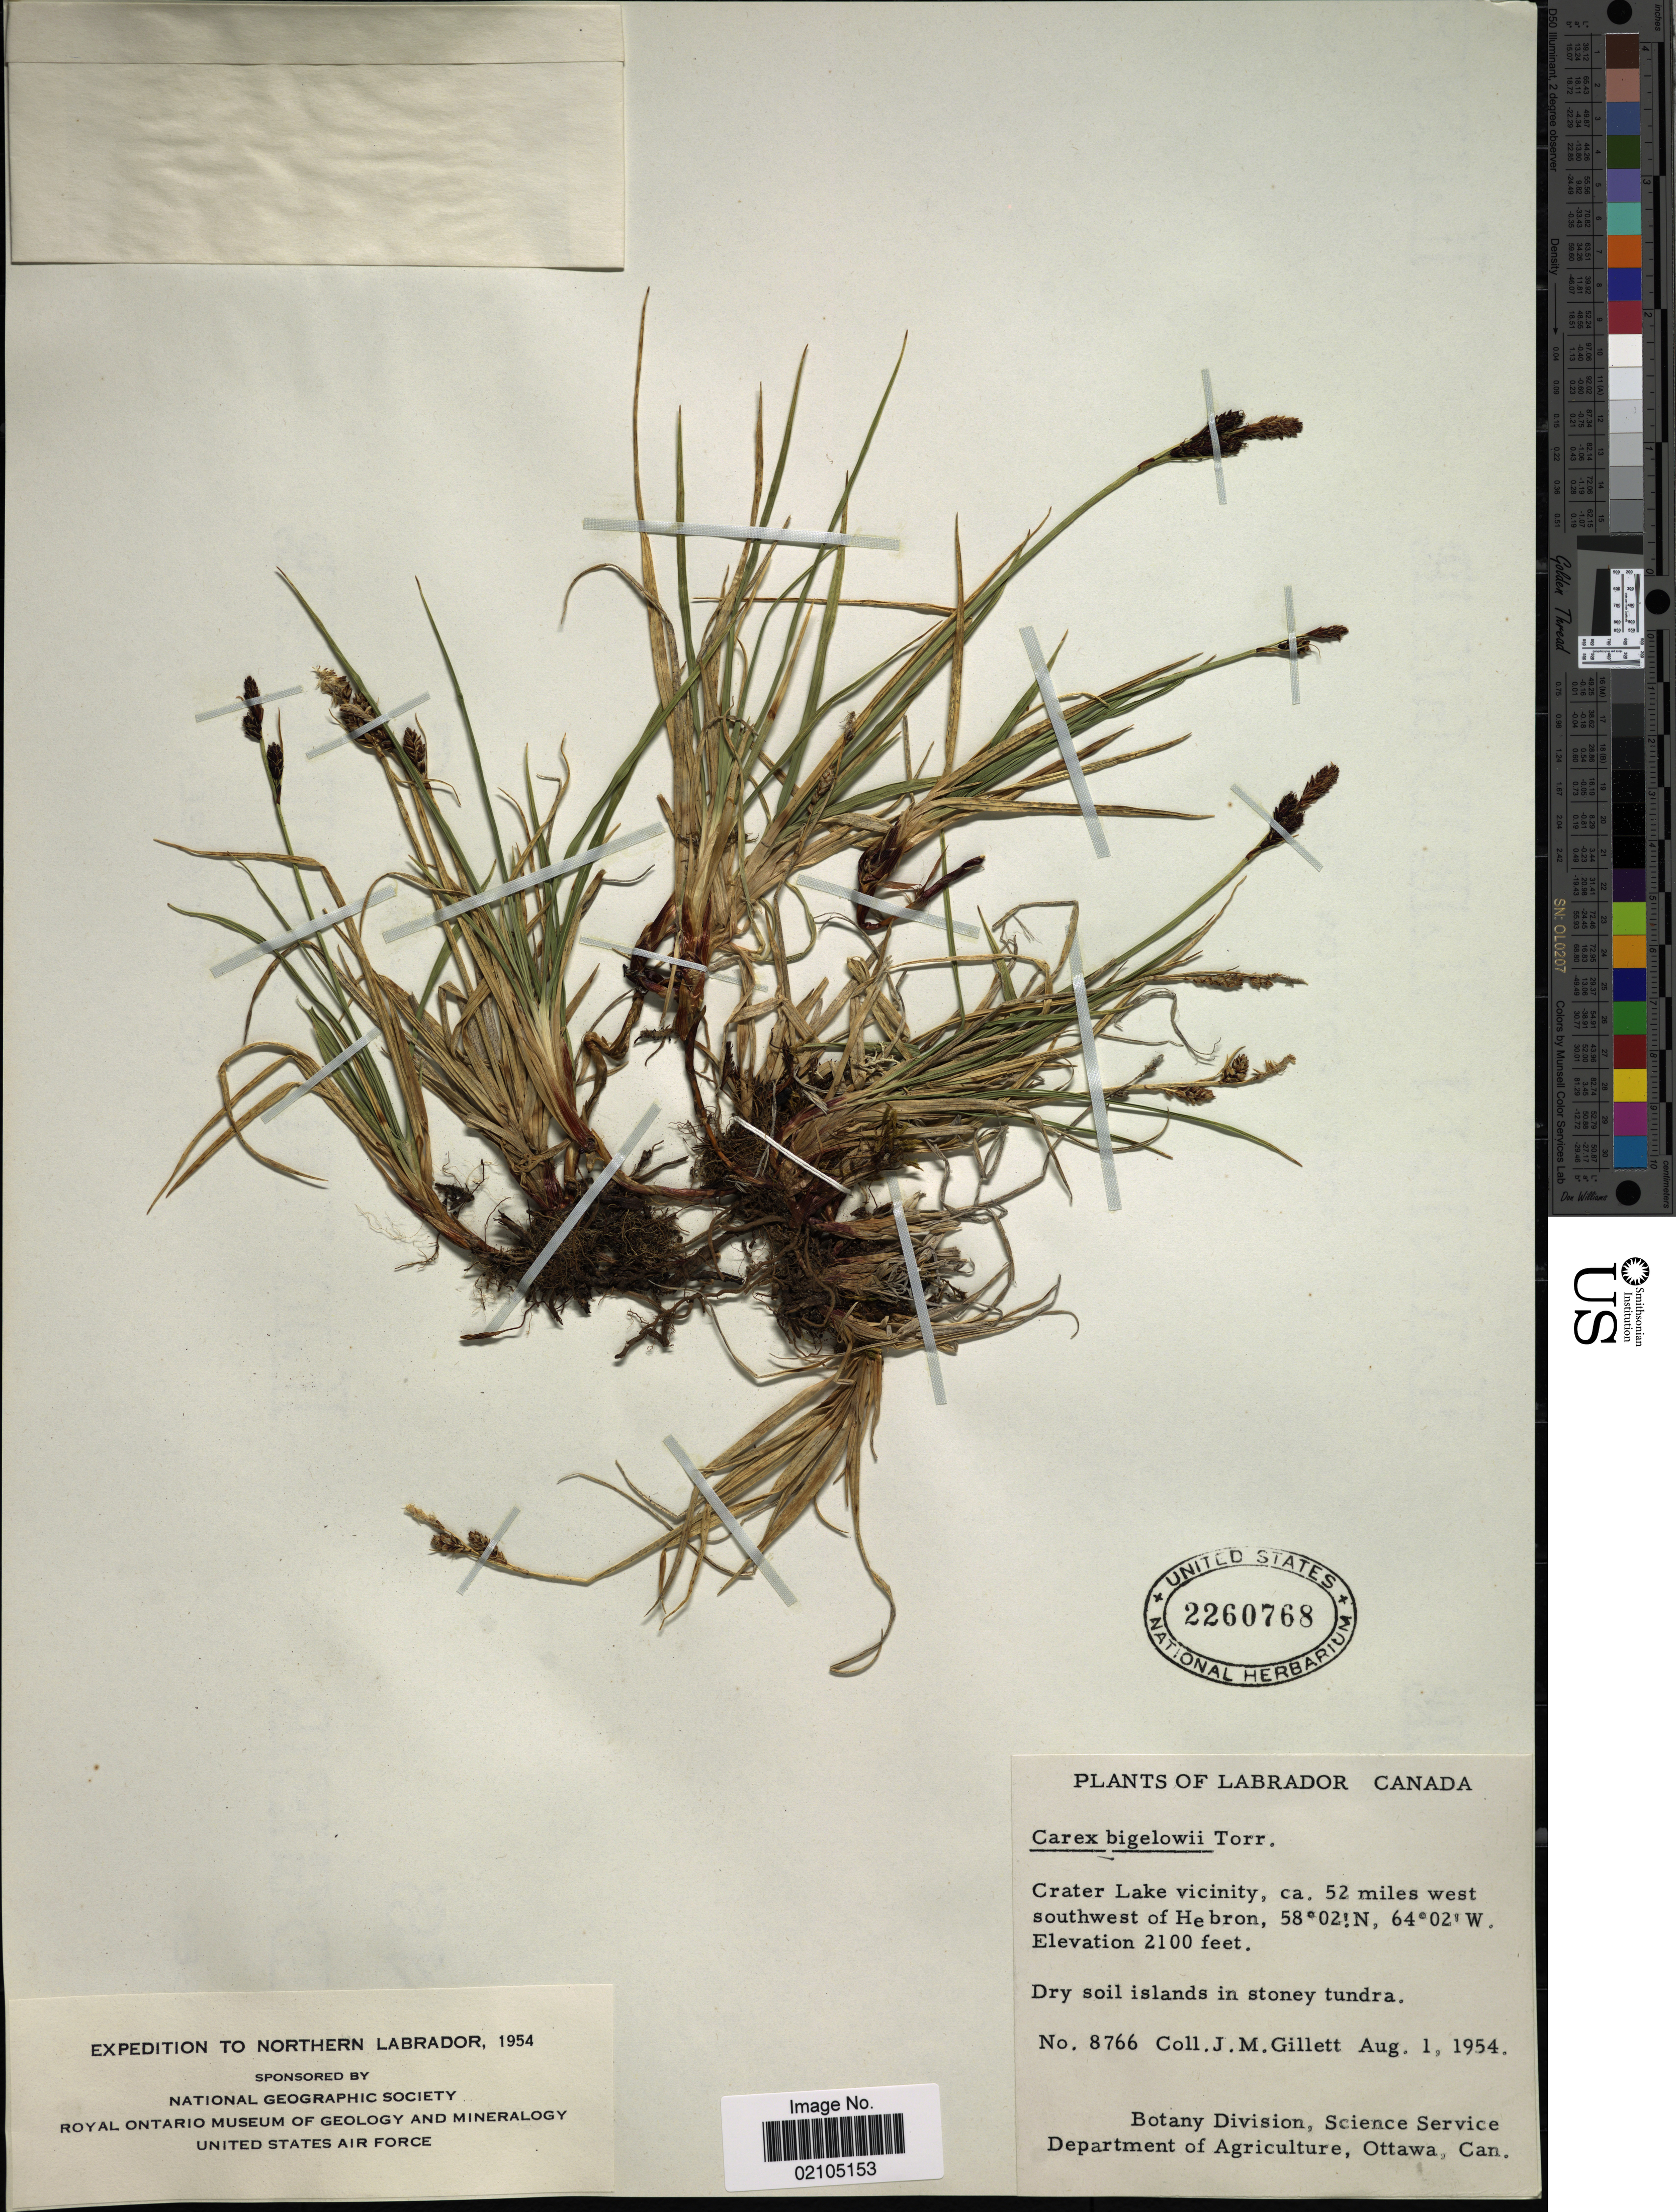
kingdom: Plantae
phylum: Tracheophyta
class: Liliopsida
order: Poales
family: Cyperaceae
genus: Carex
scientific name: Carex bigelowii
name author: Torr. ex Schwein.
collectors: J. M. Gillett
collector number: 8766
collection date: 1954-08-01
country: Canada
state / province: Newfoundland and Labrador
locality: Labrador, Canada, Crater Lake vicinity, ca. 52 miles west southwest of Hebron.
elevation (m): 640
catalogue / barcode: US 226768